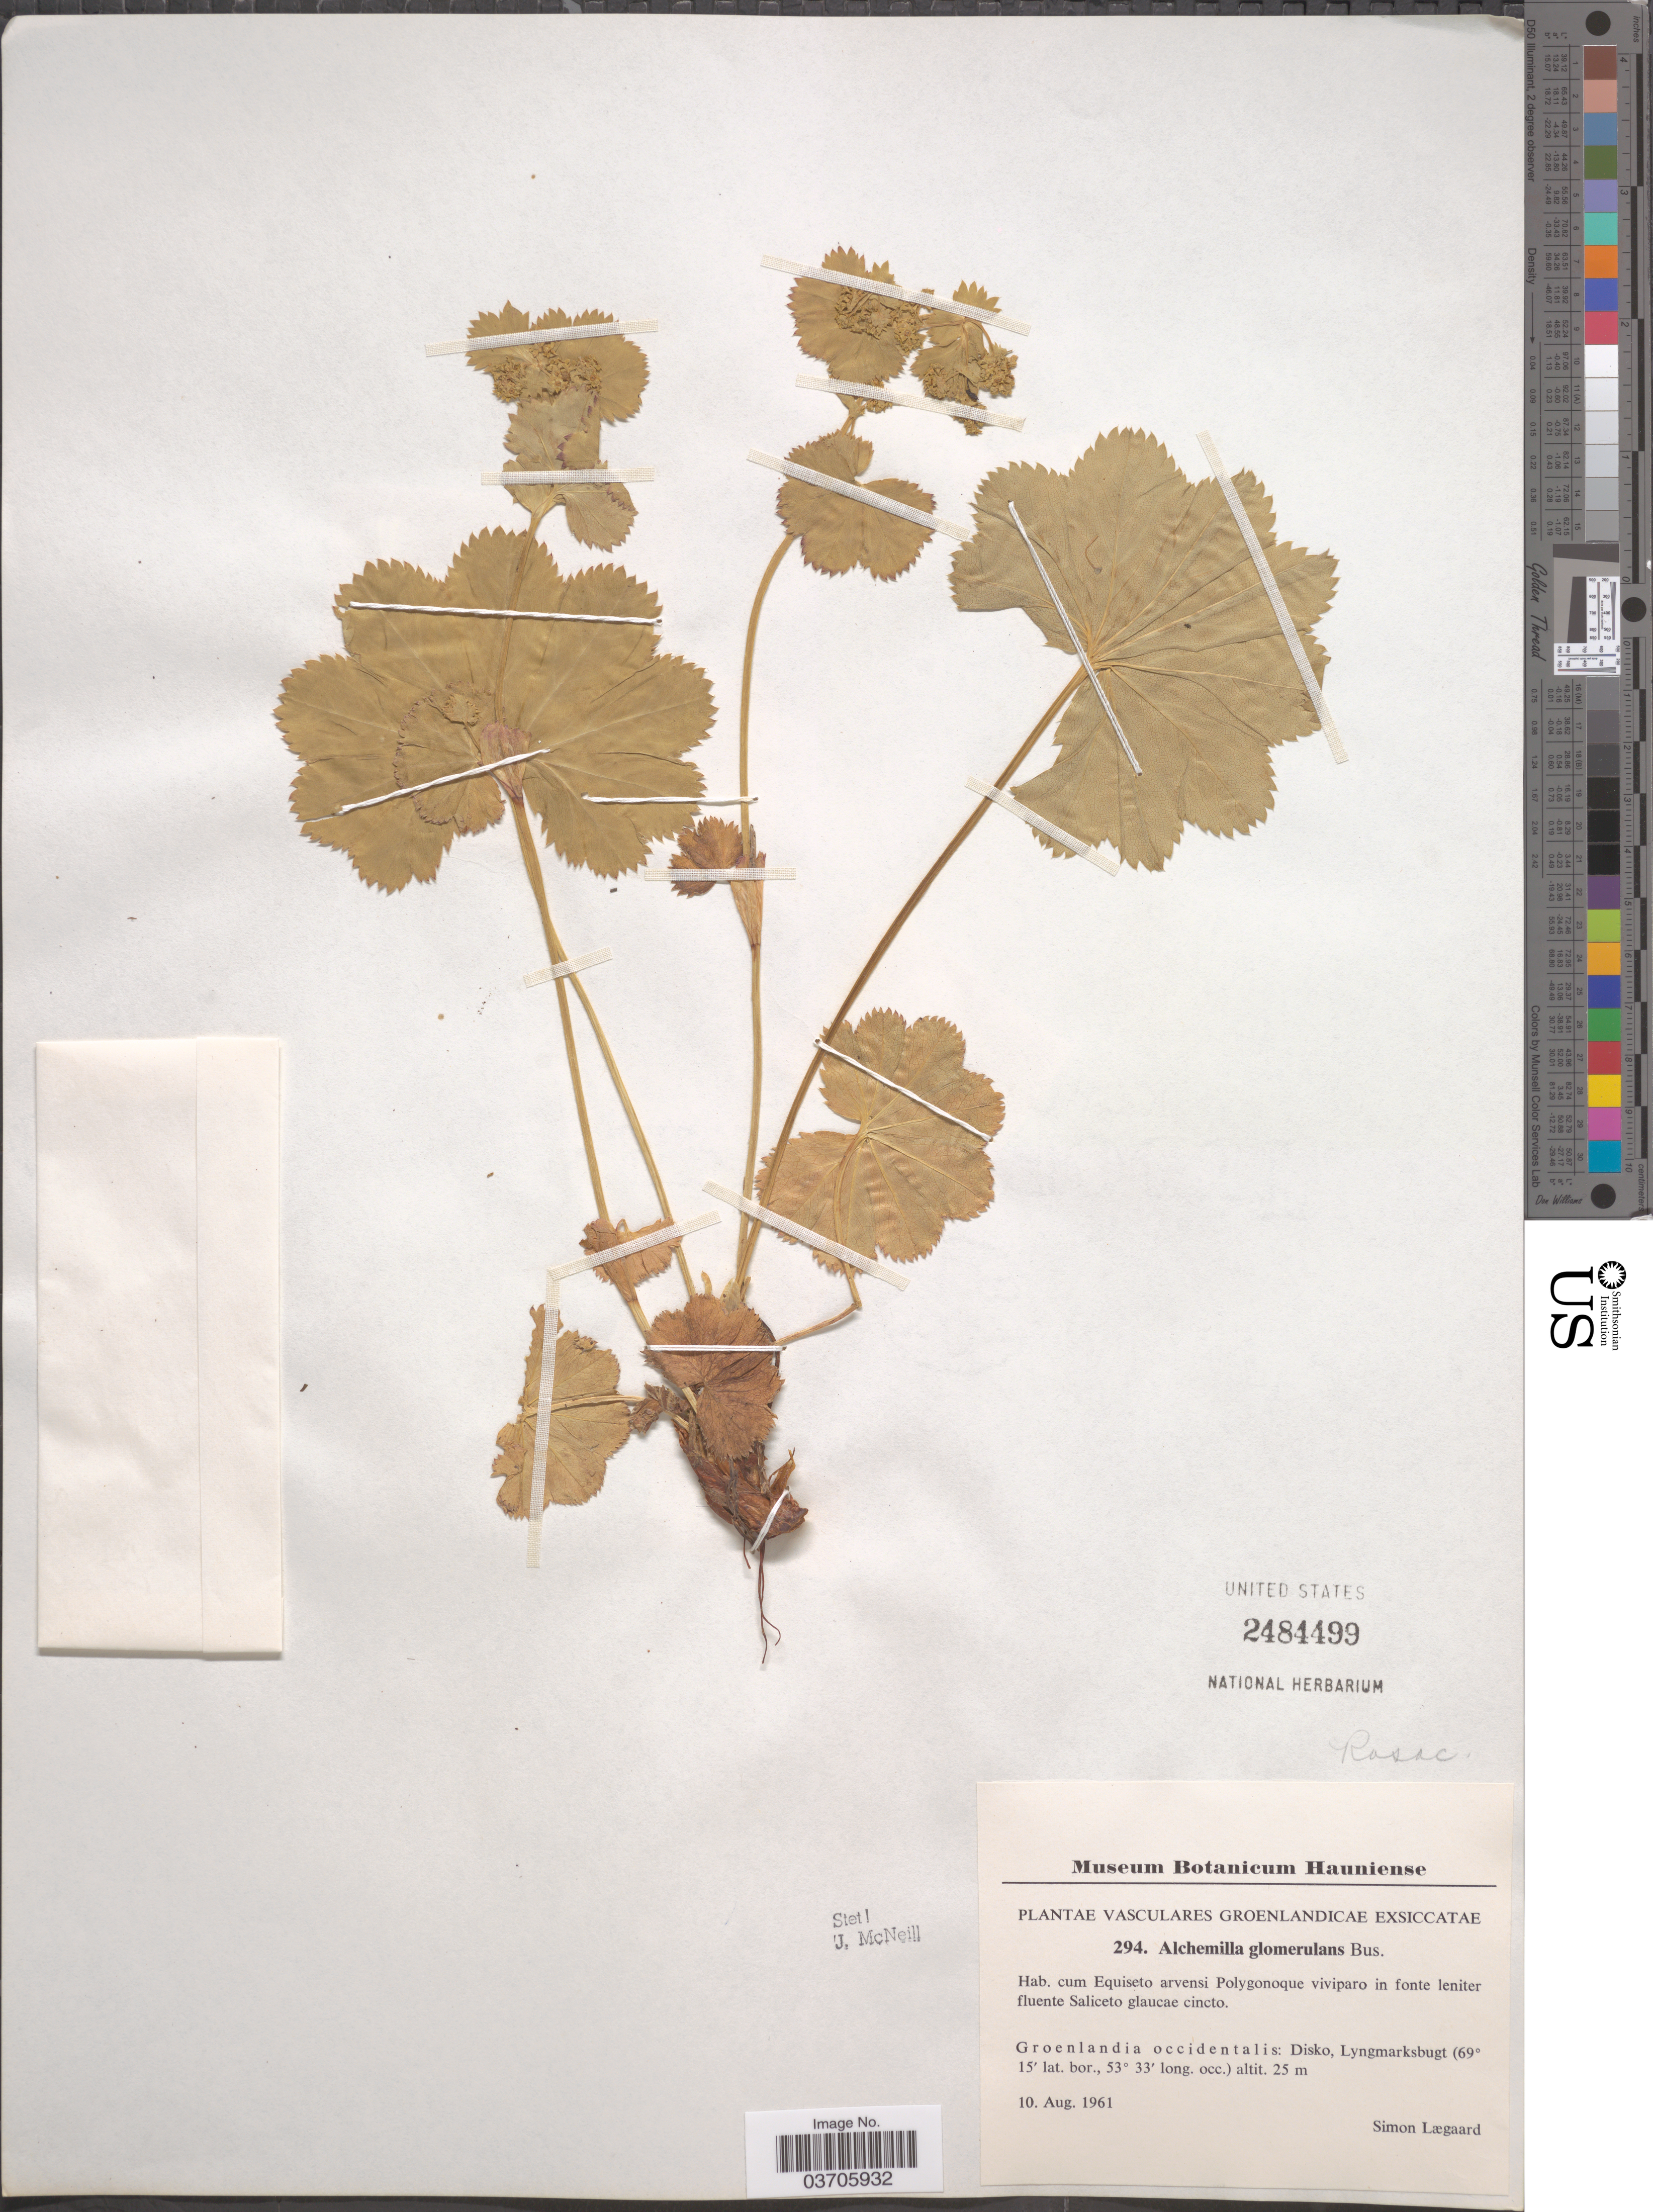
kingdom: Plantae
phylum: Tracheophyta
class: Magnoliopsida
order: Rosales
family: Rosaceae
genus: Alchemilla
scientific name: Alchemilla glomerulans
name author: Buser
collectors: S. Lægaard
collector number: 294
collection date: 1961-08-10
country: Greenland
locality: Vasculares Groenlandicae. Groenlandia occidentalis: Disko, Lyngmarksbugt.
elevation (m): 25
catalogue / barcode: US 2484499